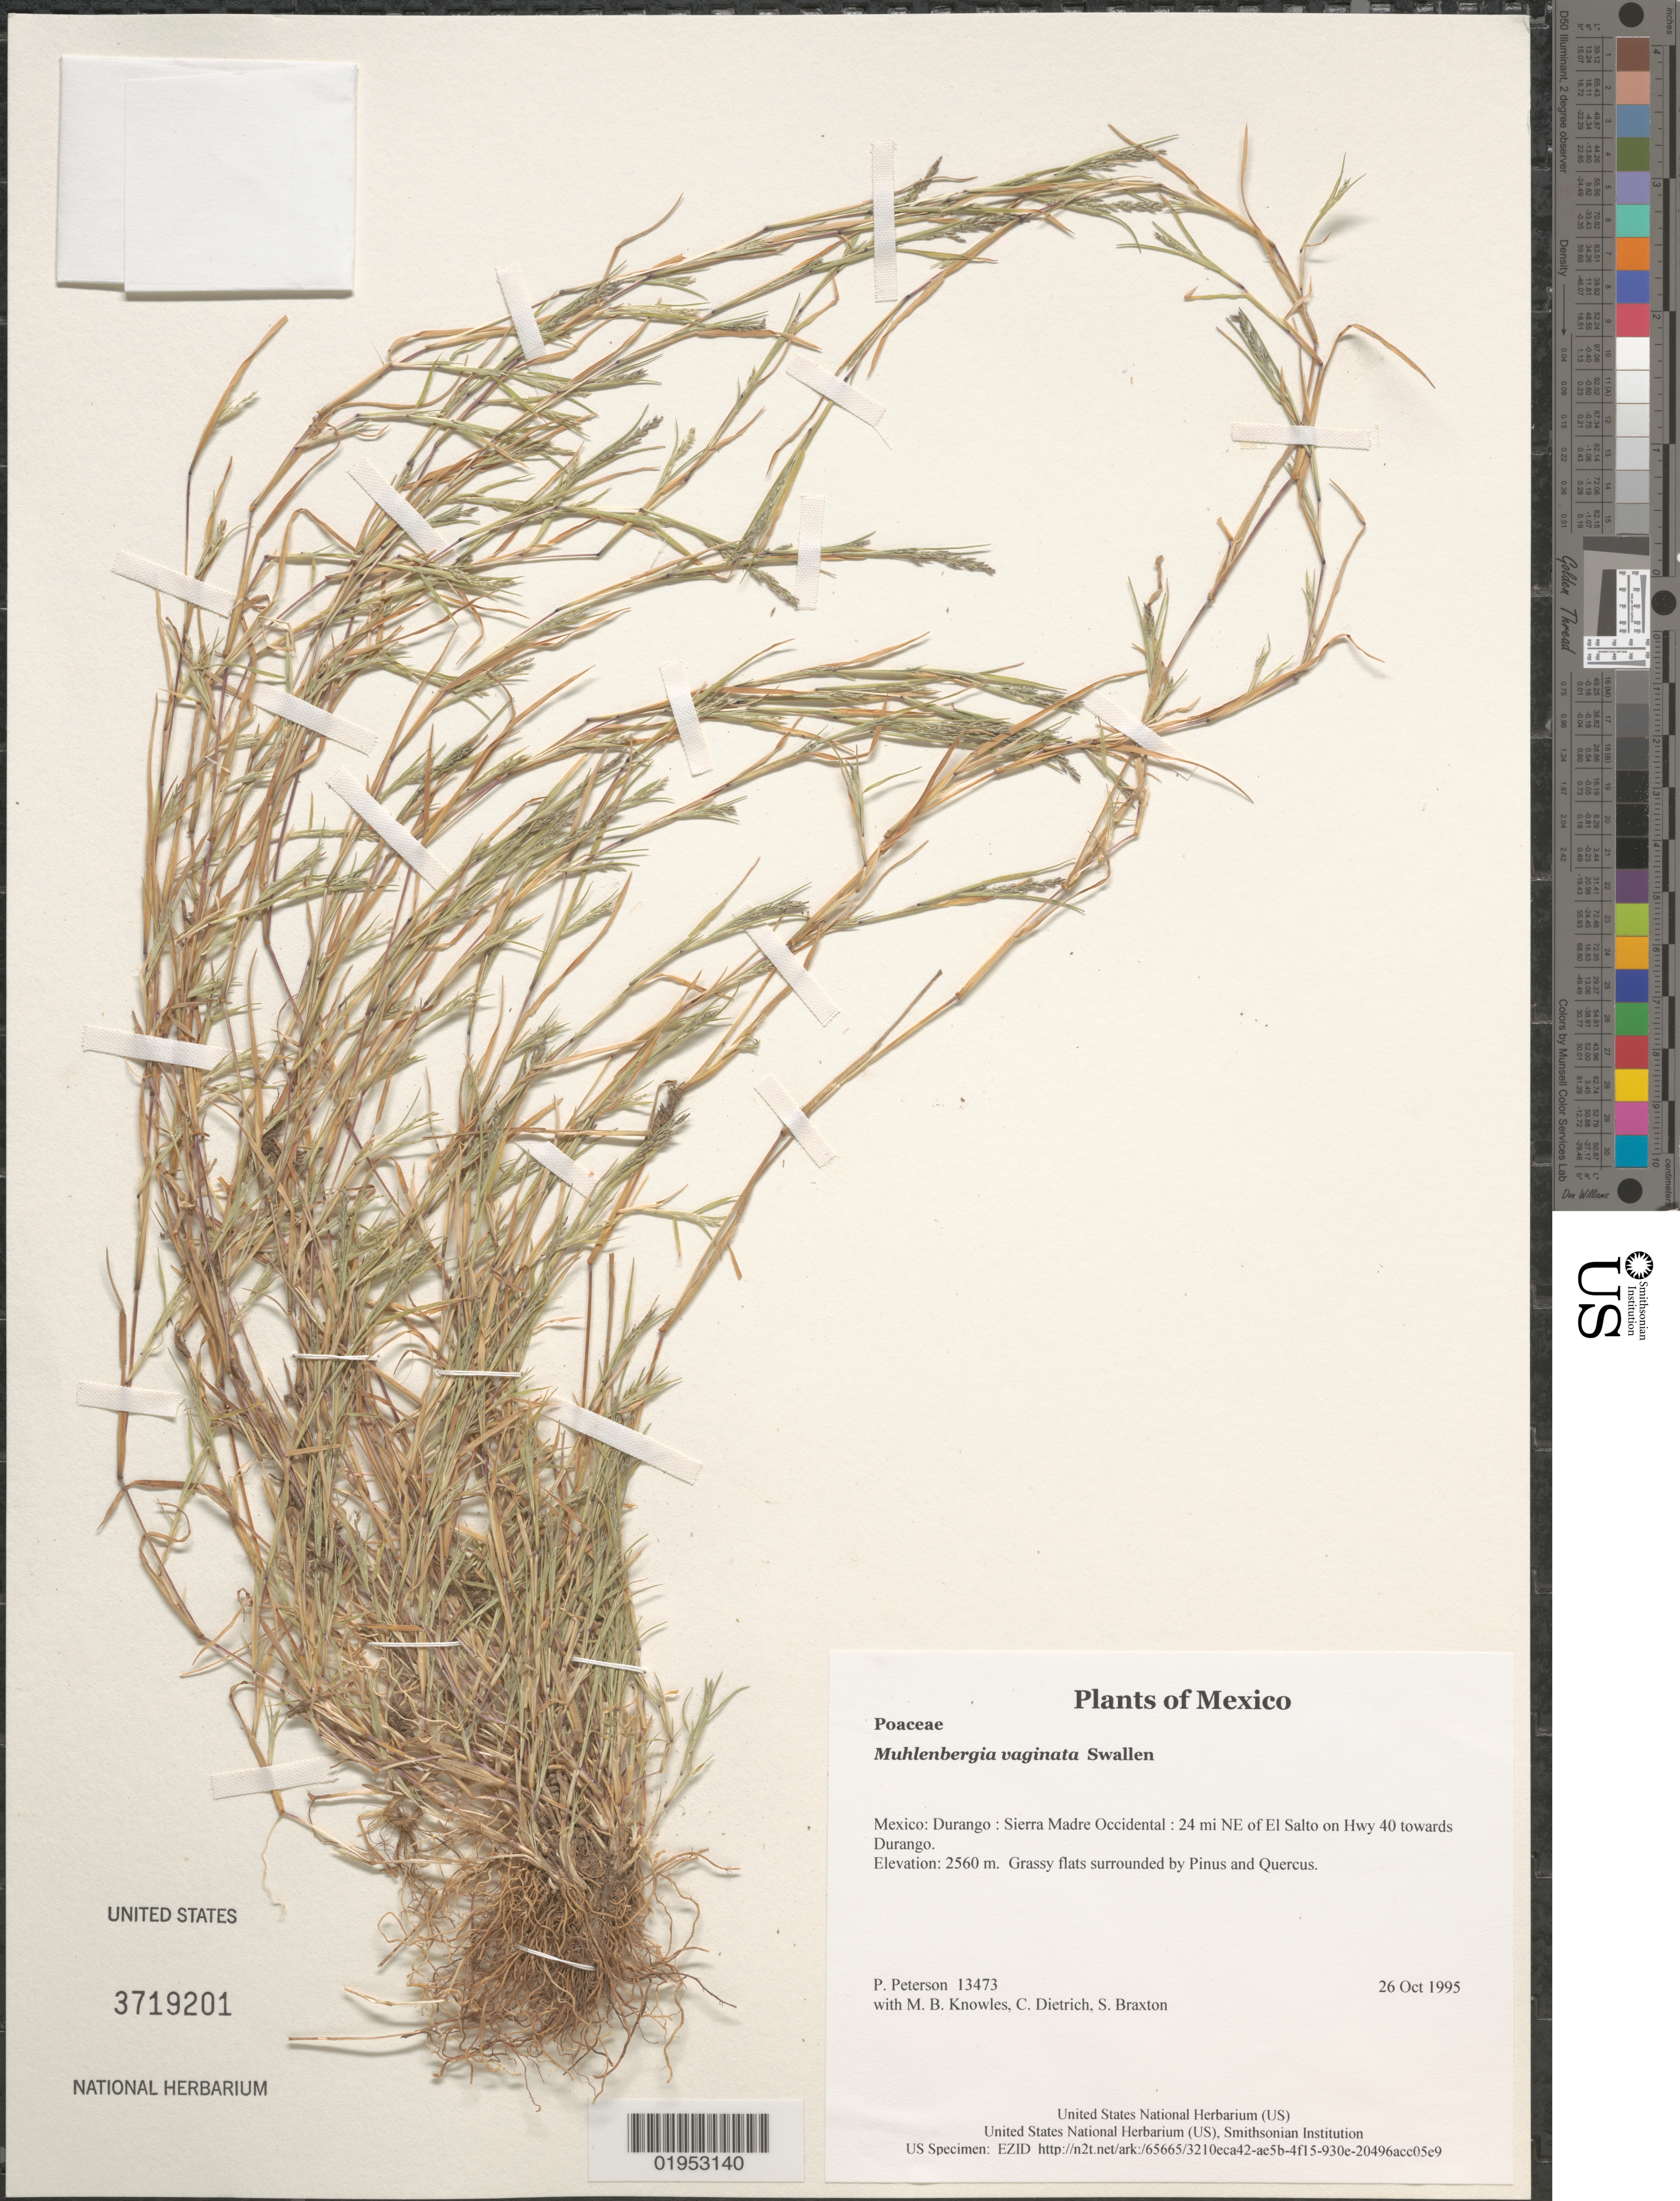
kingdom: Plantae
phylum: Tracheophyta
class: Liliopsida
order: Poales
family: Poaceae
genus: Muhlenbergia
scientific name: Muhlenbergia vaginata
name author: Swallen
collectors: P. M. Peterson, M. B. Knowles, C. Dietrich & S. Braxton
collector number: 13473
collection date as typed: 26 Oct 1995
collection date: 1995-10-26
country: Mexico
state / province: Durango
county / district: Sierra Madre Occidental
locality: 24 mi NE of El Salto on Hwy 40 towards Durango.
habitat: Grassy flats surrounded by Pinus and Quercus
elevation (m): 2560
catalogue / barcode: US 3719201